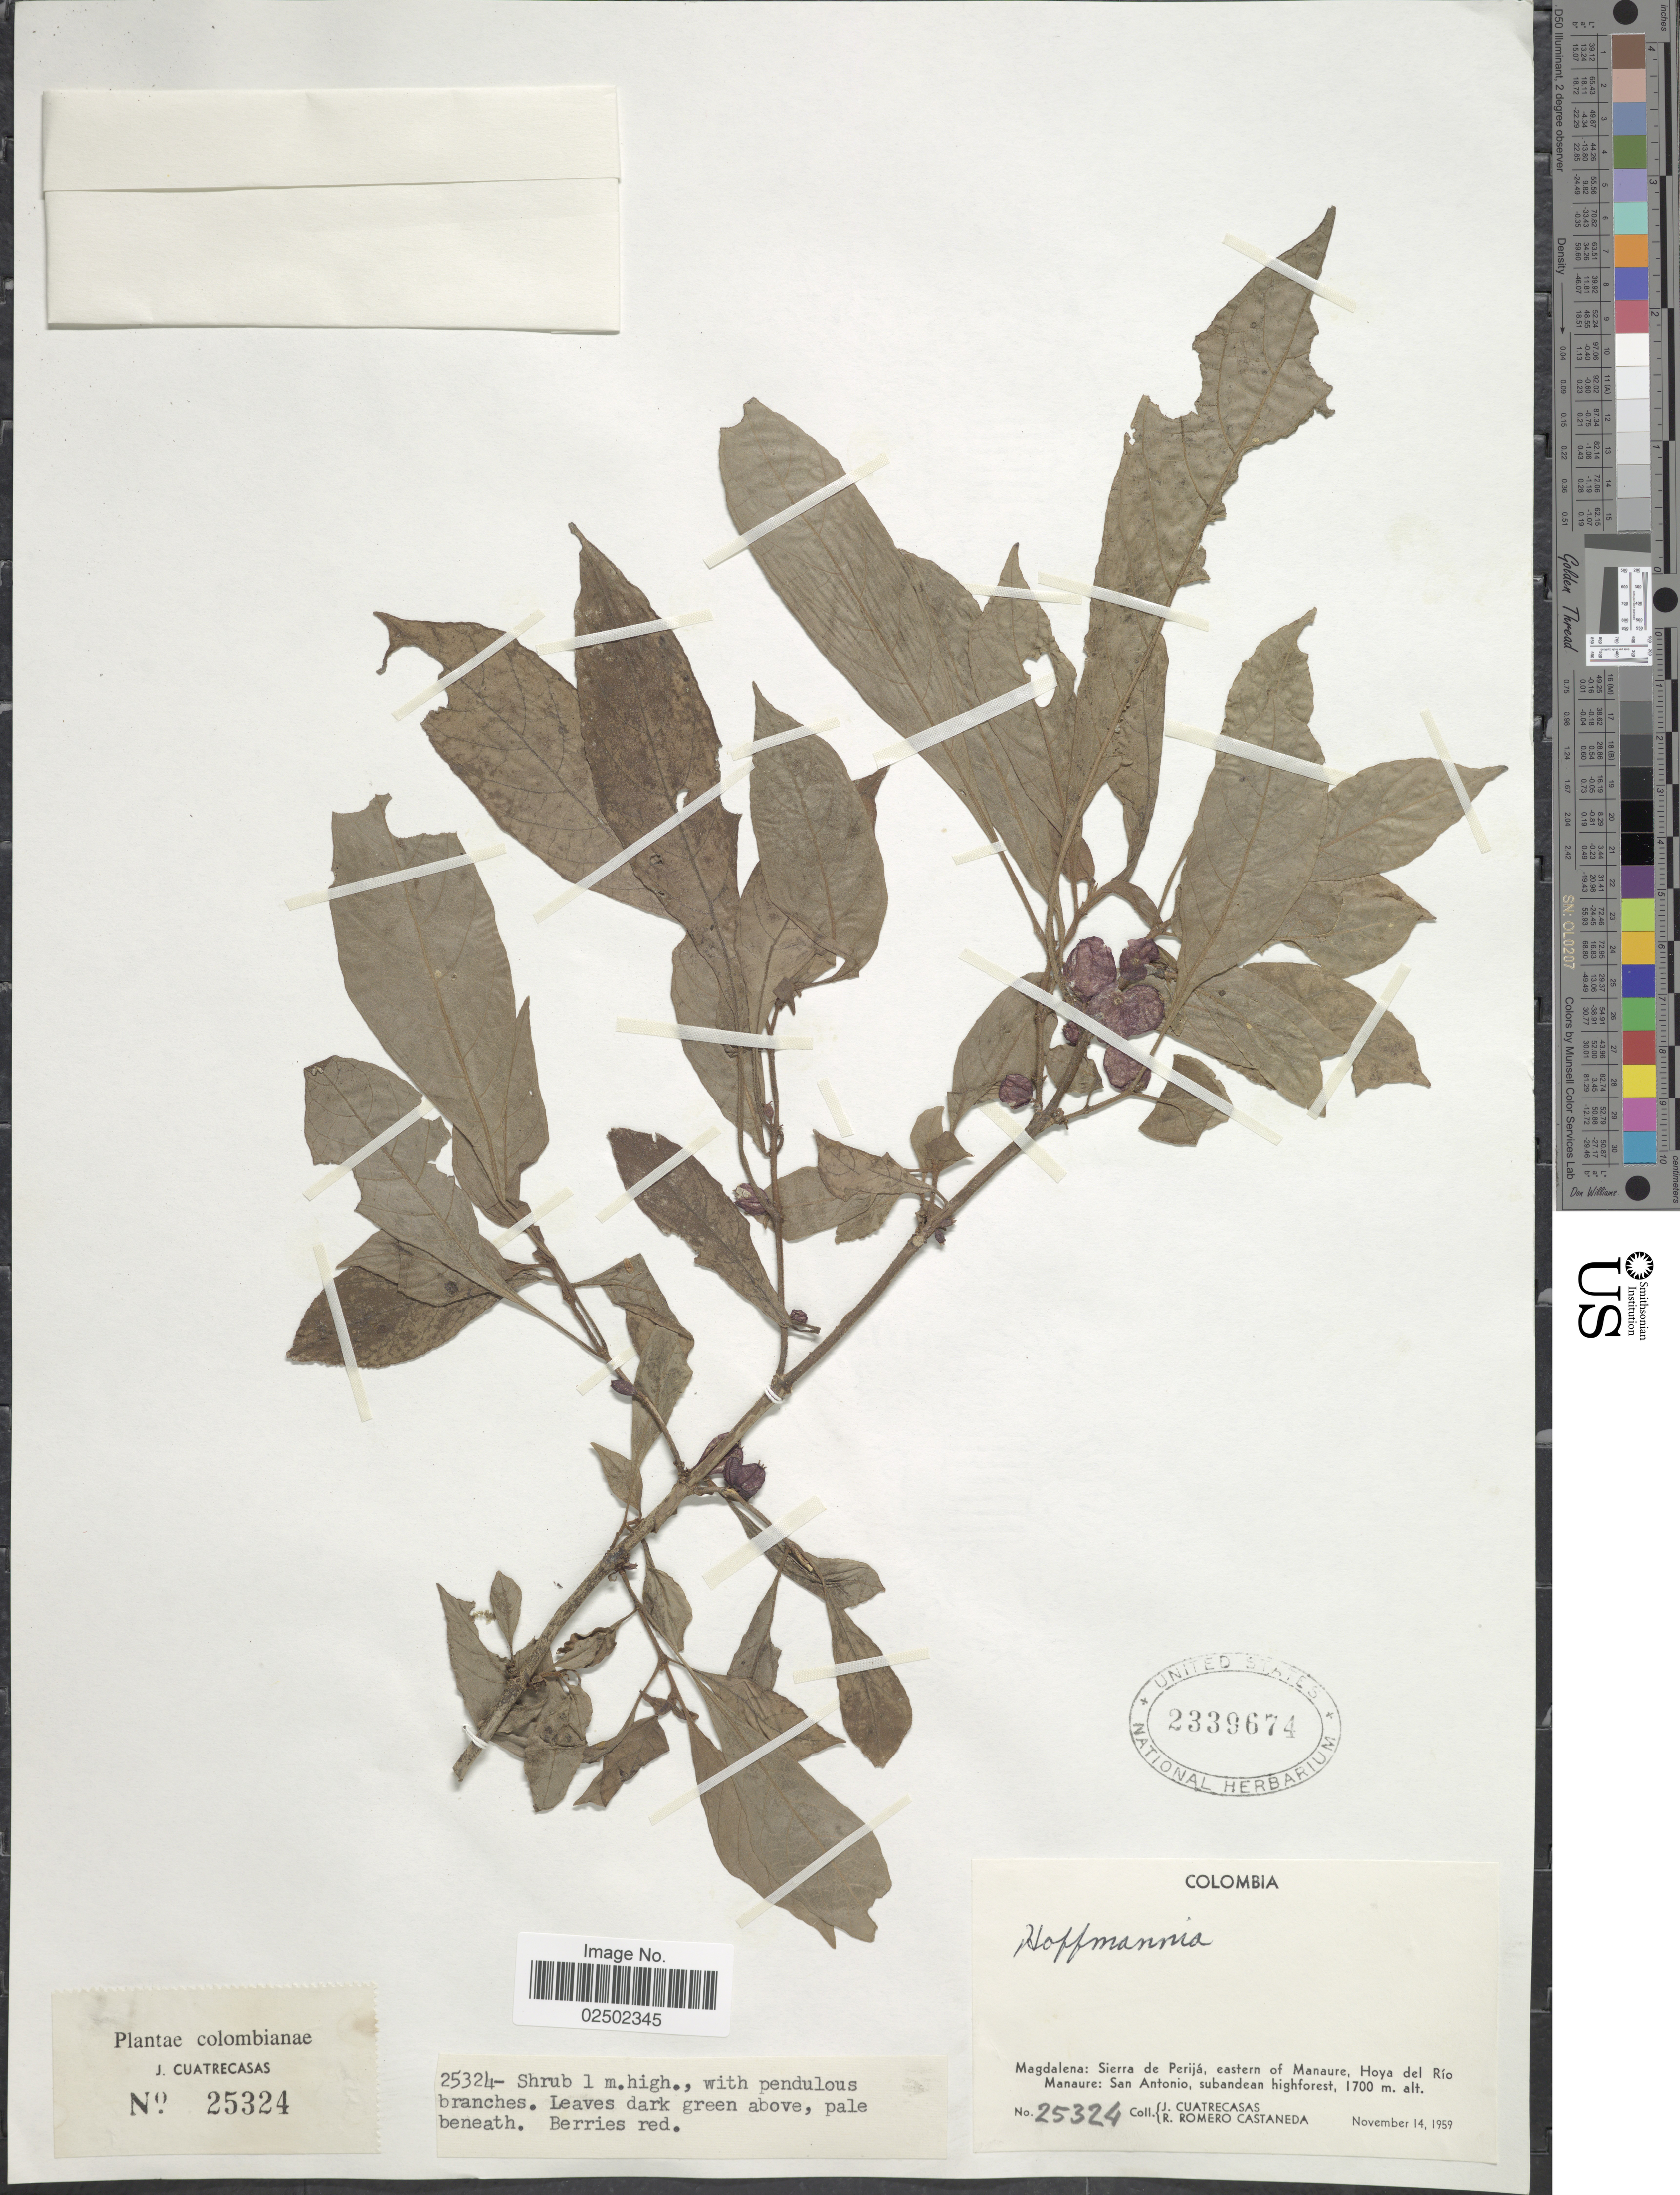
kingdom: Plantae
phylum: Tracheophyta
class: Magnoliopsida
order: Gentianales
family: Rubiaceae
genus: Hoffmannia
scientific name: Hoffmannia sp.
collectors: J. Cuatrecasas & R. Romero Castañeda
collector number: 25324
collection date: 1959-11-14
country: Colombia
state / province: Magdalena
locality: Magdalena: Sierra de Perija, eastern of Manaure, Hoya del Rio Manaure: San Antonio, subandean highforest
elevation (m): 1700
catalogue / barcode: US 2339674